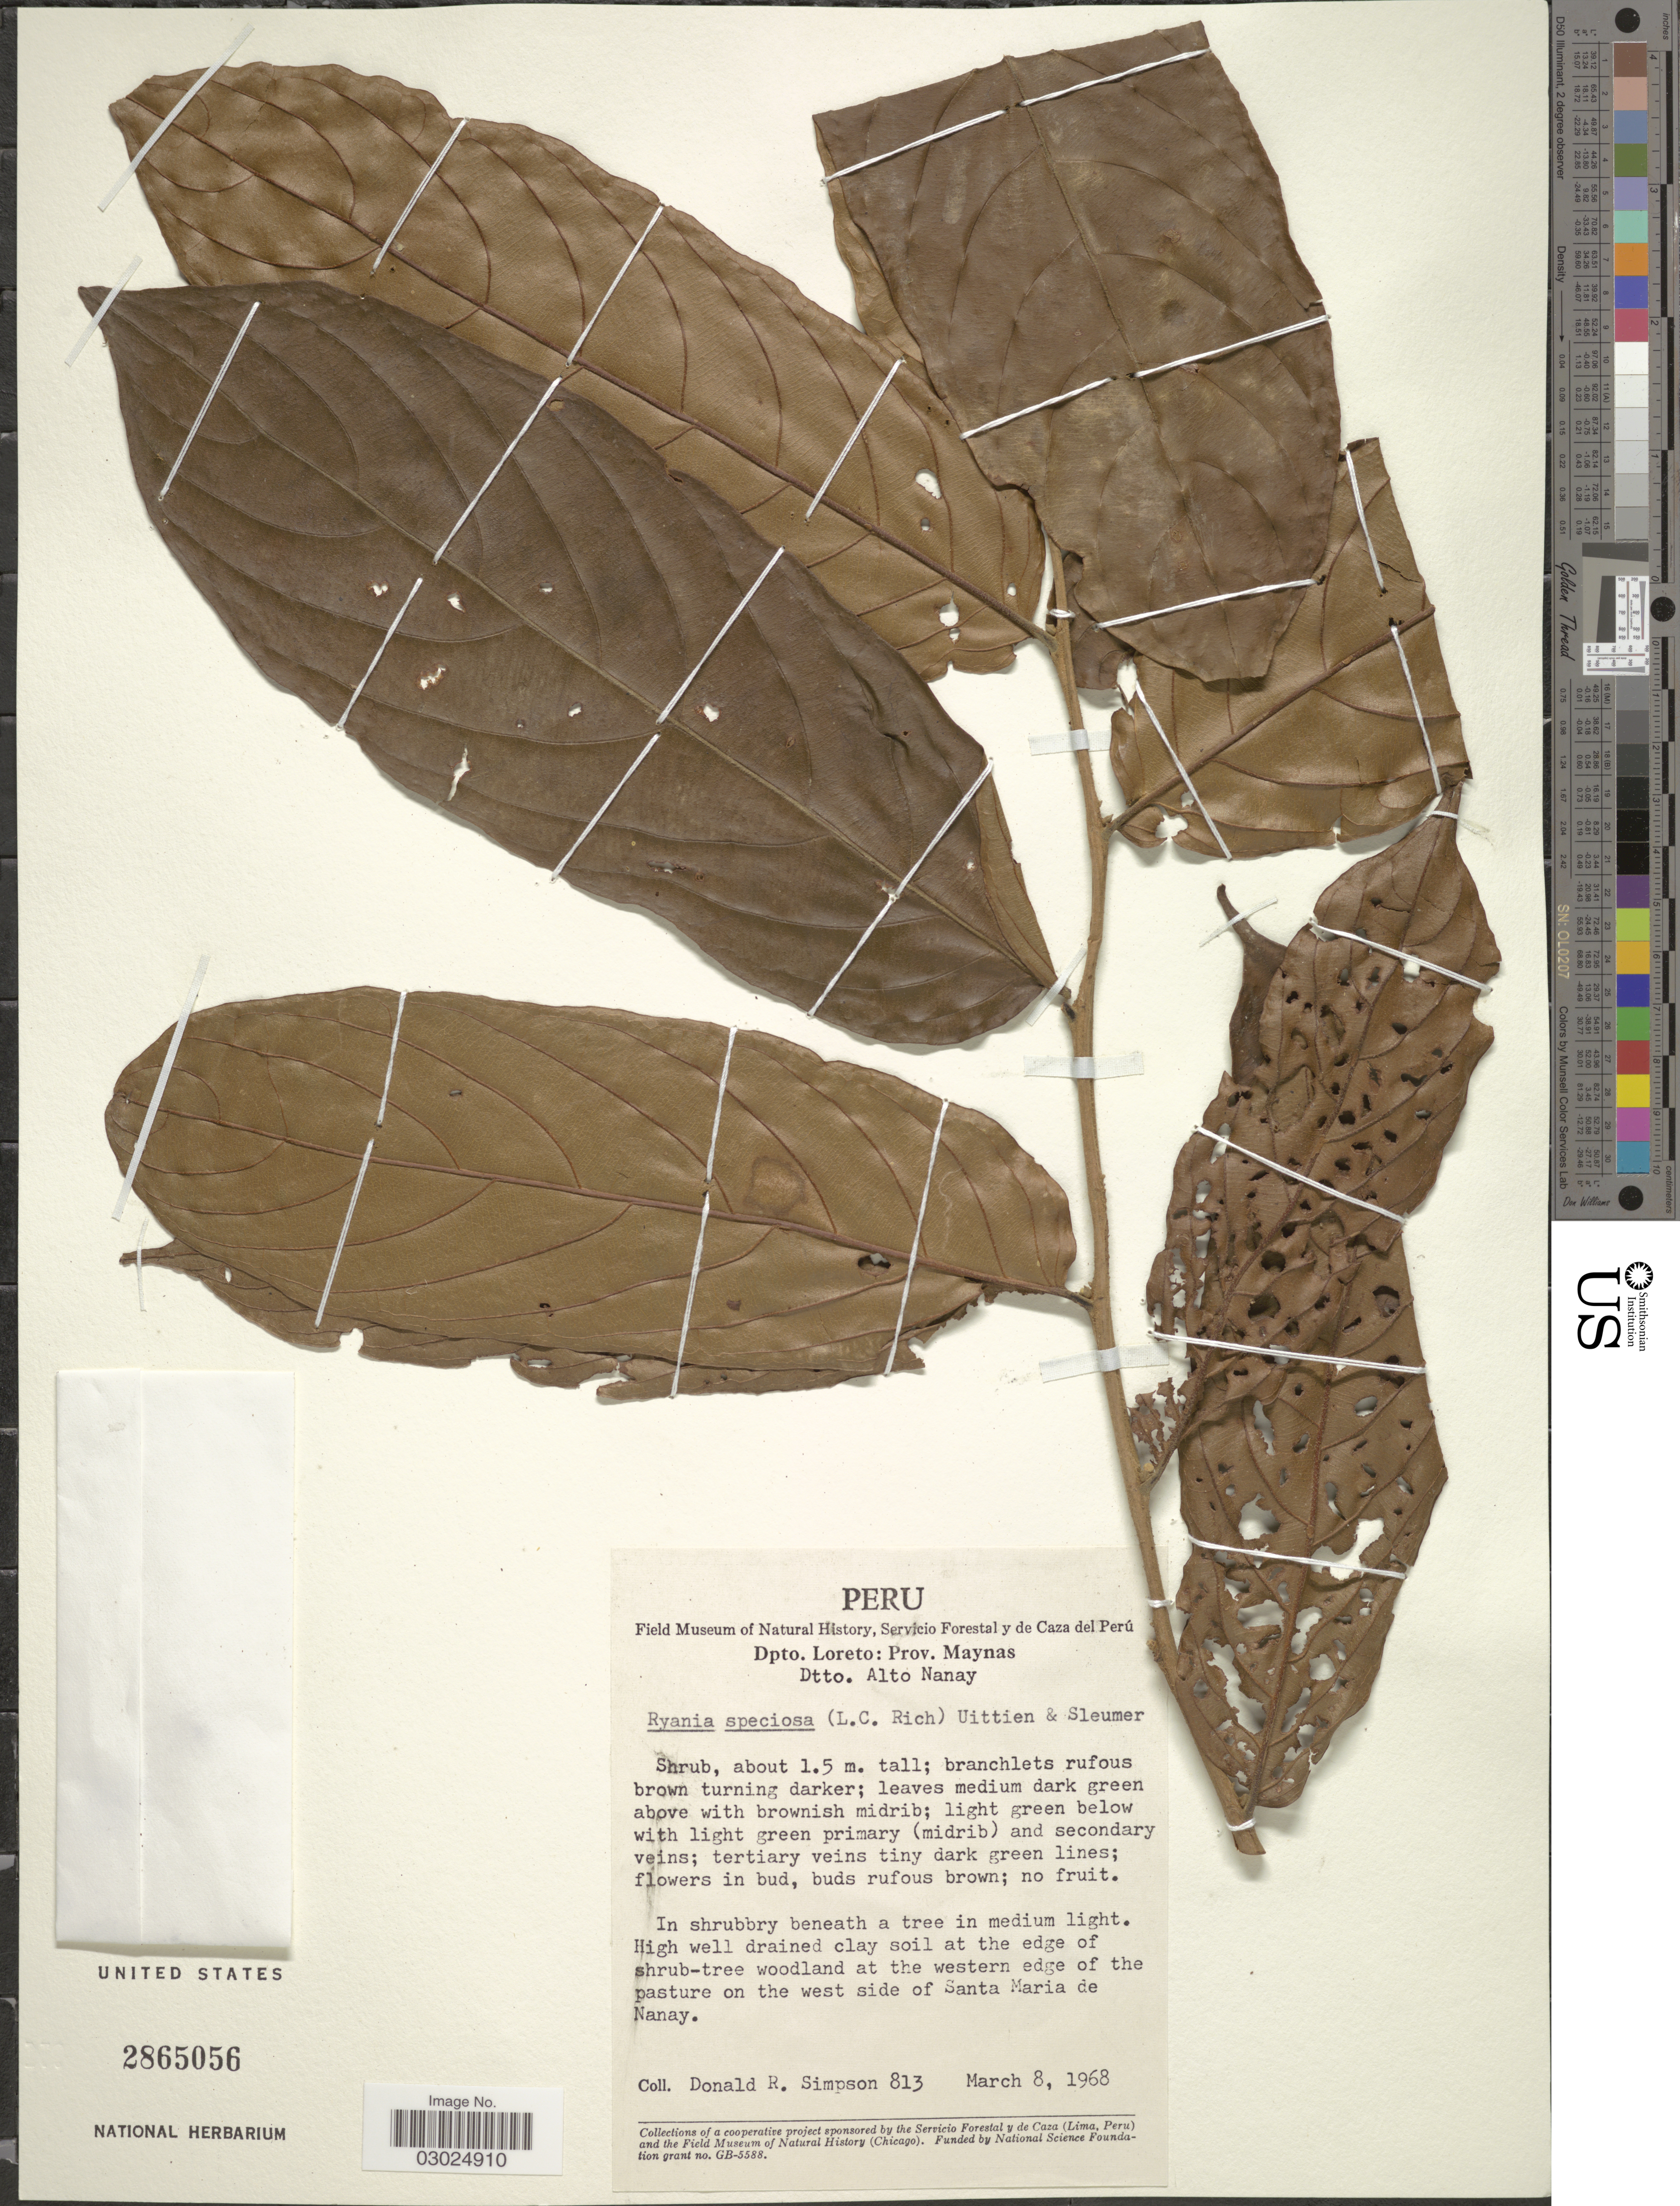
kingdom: Plantae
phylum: Tracheophyta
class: Magnoliopsida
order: Malpighiales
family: Salicaceae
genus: Ryania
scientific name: Ryania speciosa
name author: Vahl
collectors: D. R. Simpson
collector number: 813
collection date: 1968-03-08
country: Peru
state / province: Loreto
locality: Dpto. Loreto: Prov. Maynas. Dtto. Alto Nanay. High well drained clay soil at the edge of shrub-tree woodland at the western edge of the pasture on the west side of Santa Maria de Nanay.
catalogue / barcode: US 2865056